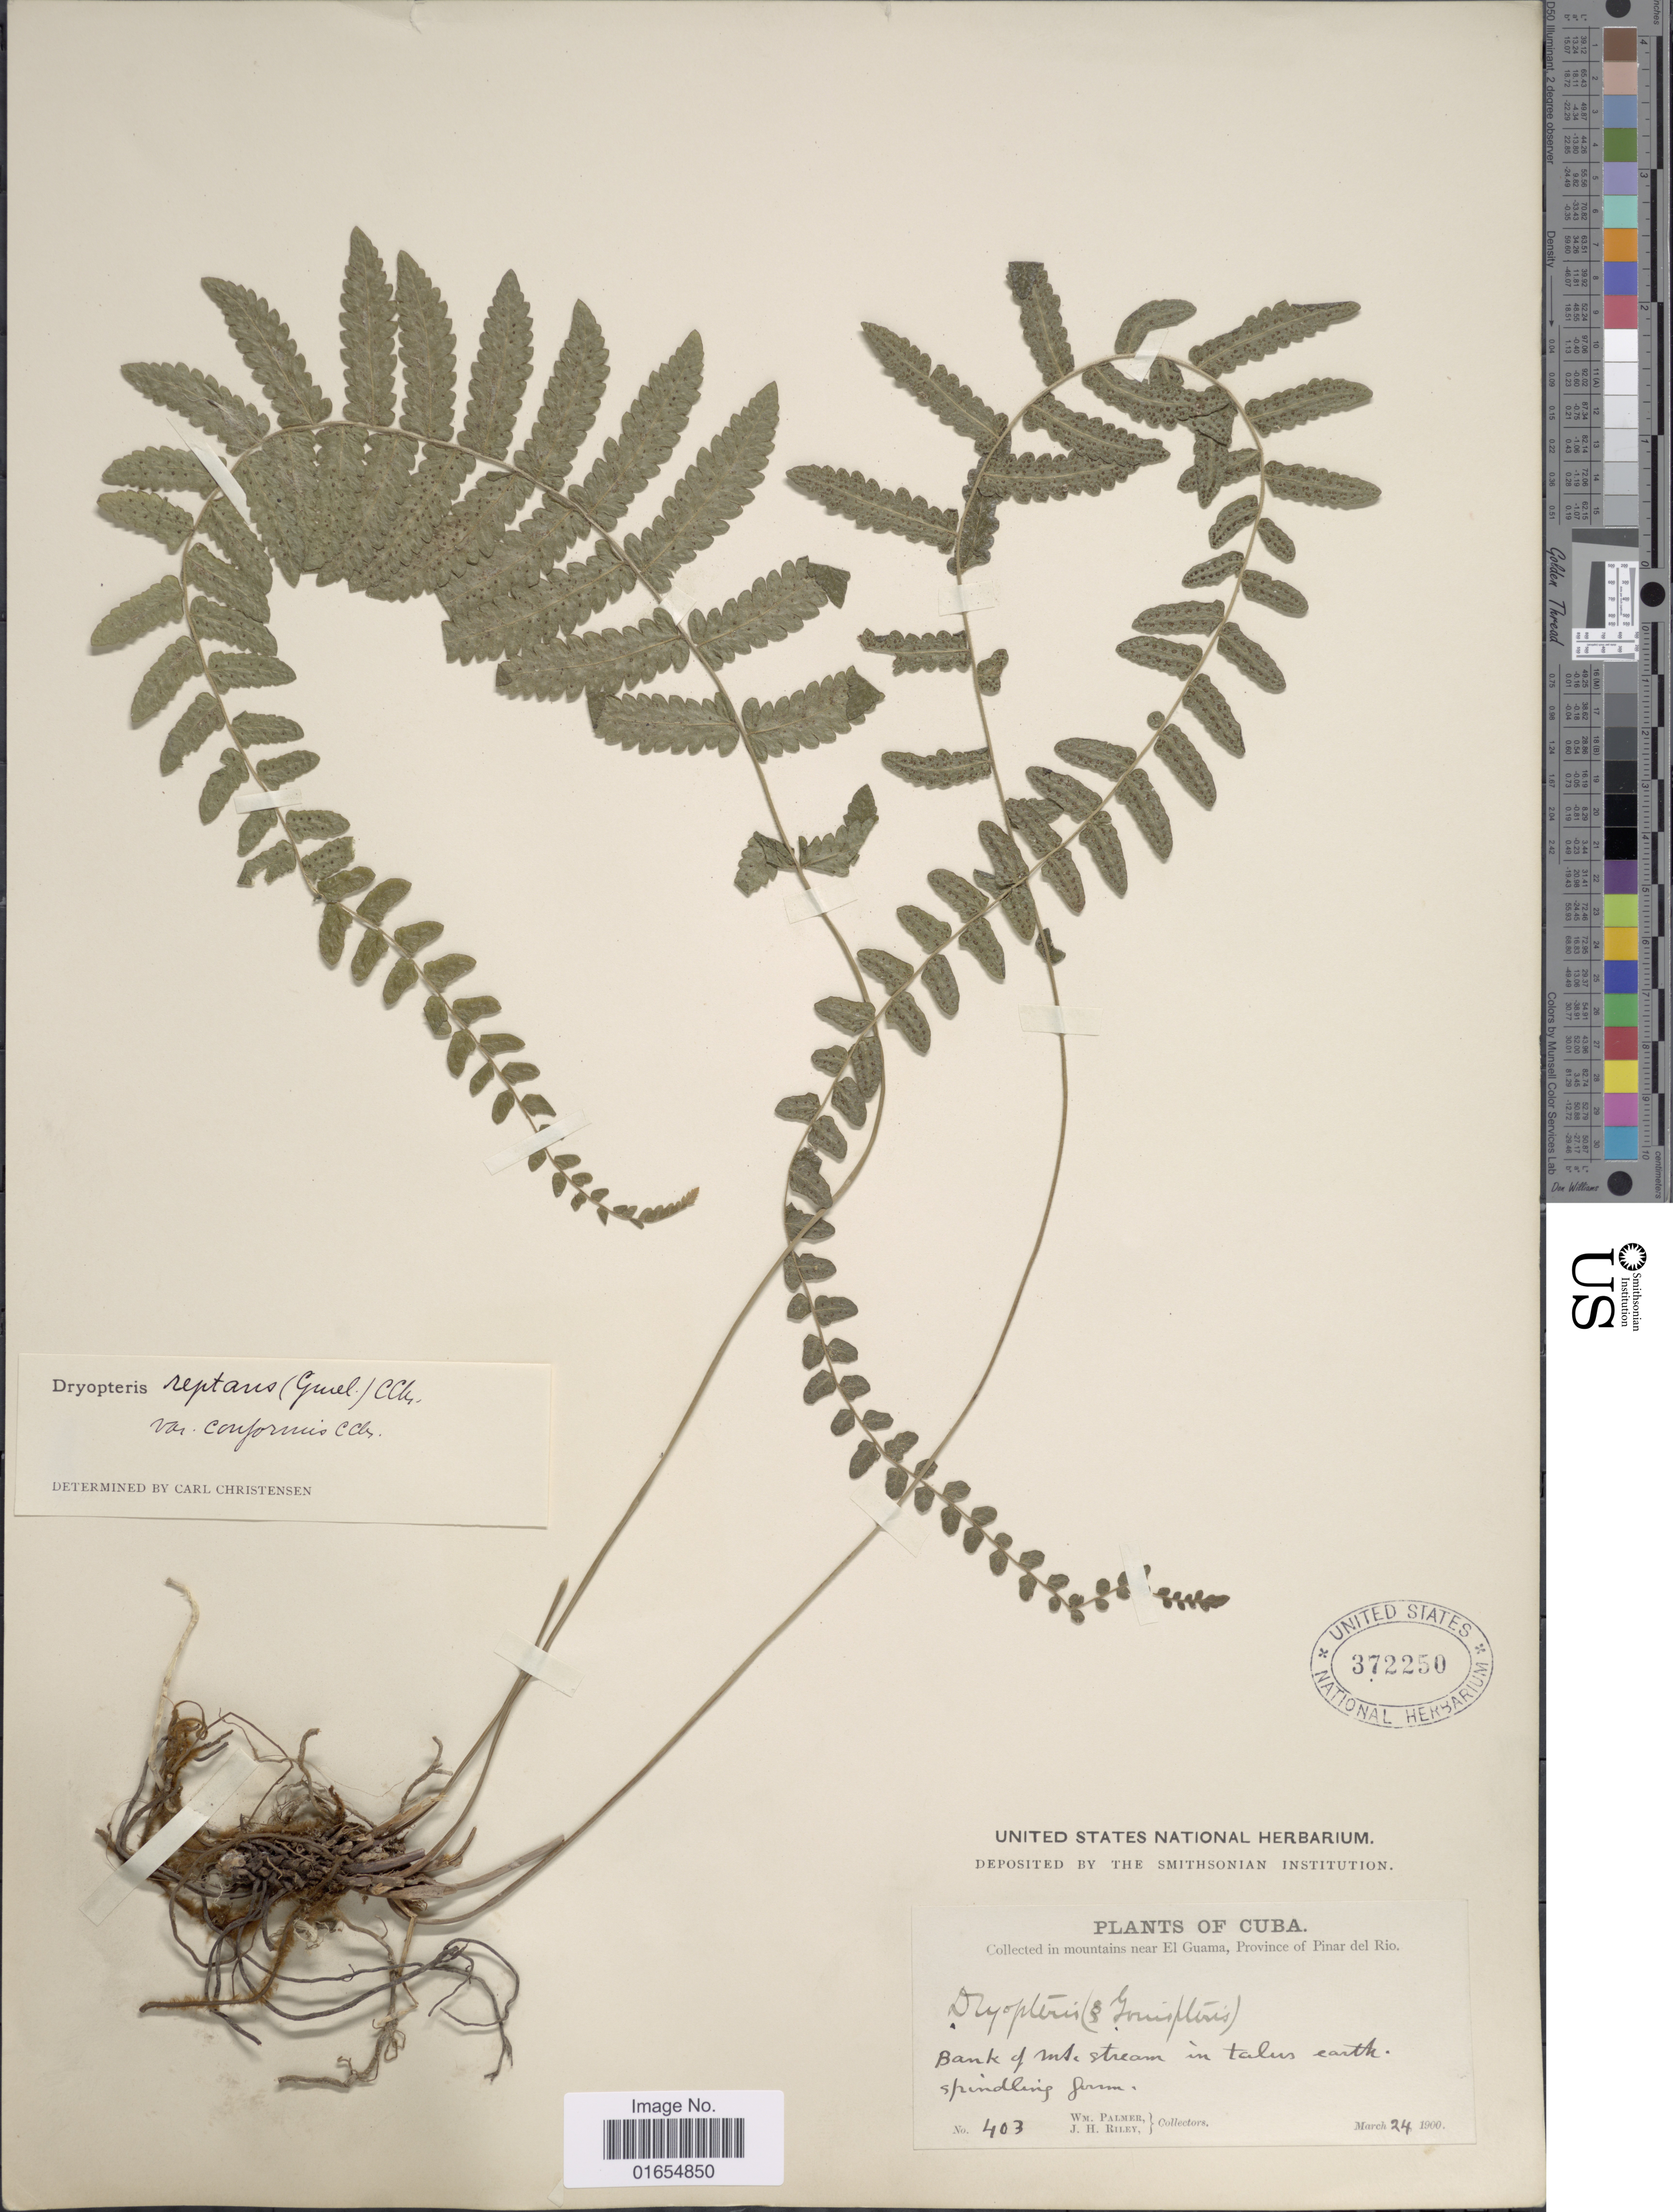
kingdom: Plantae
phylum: Tracheophyta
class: Polypodiopsida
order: Polypodiales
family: Thelypteridaceae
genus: Goniopteris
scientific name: Goniopteris reptans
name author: (J.F. Gmel.) C. Presl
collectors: W. Palmer & J. H. Riley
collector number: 403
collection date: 1900-03-24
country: Cuba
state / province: Pinar del Río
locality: In mountains near El Guama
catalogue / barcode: US 372250